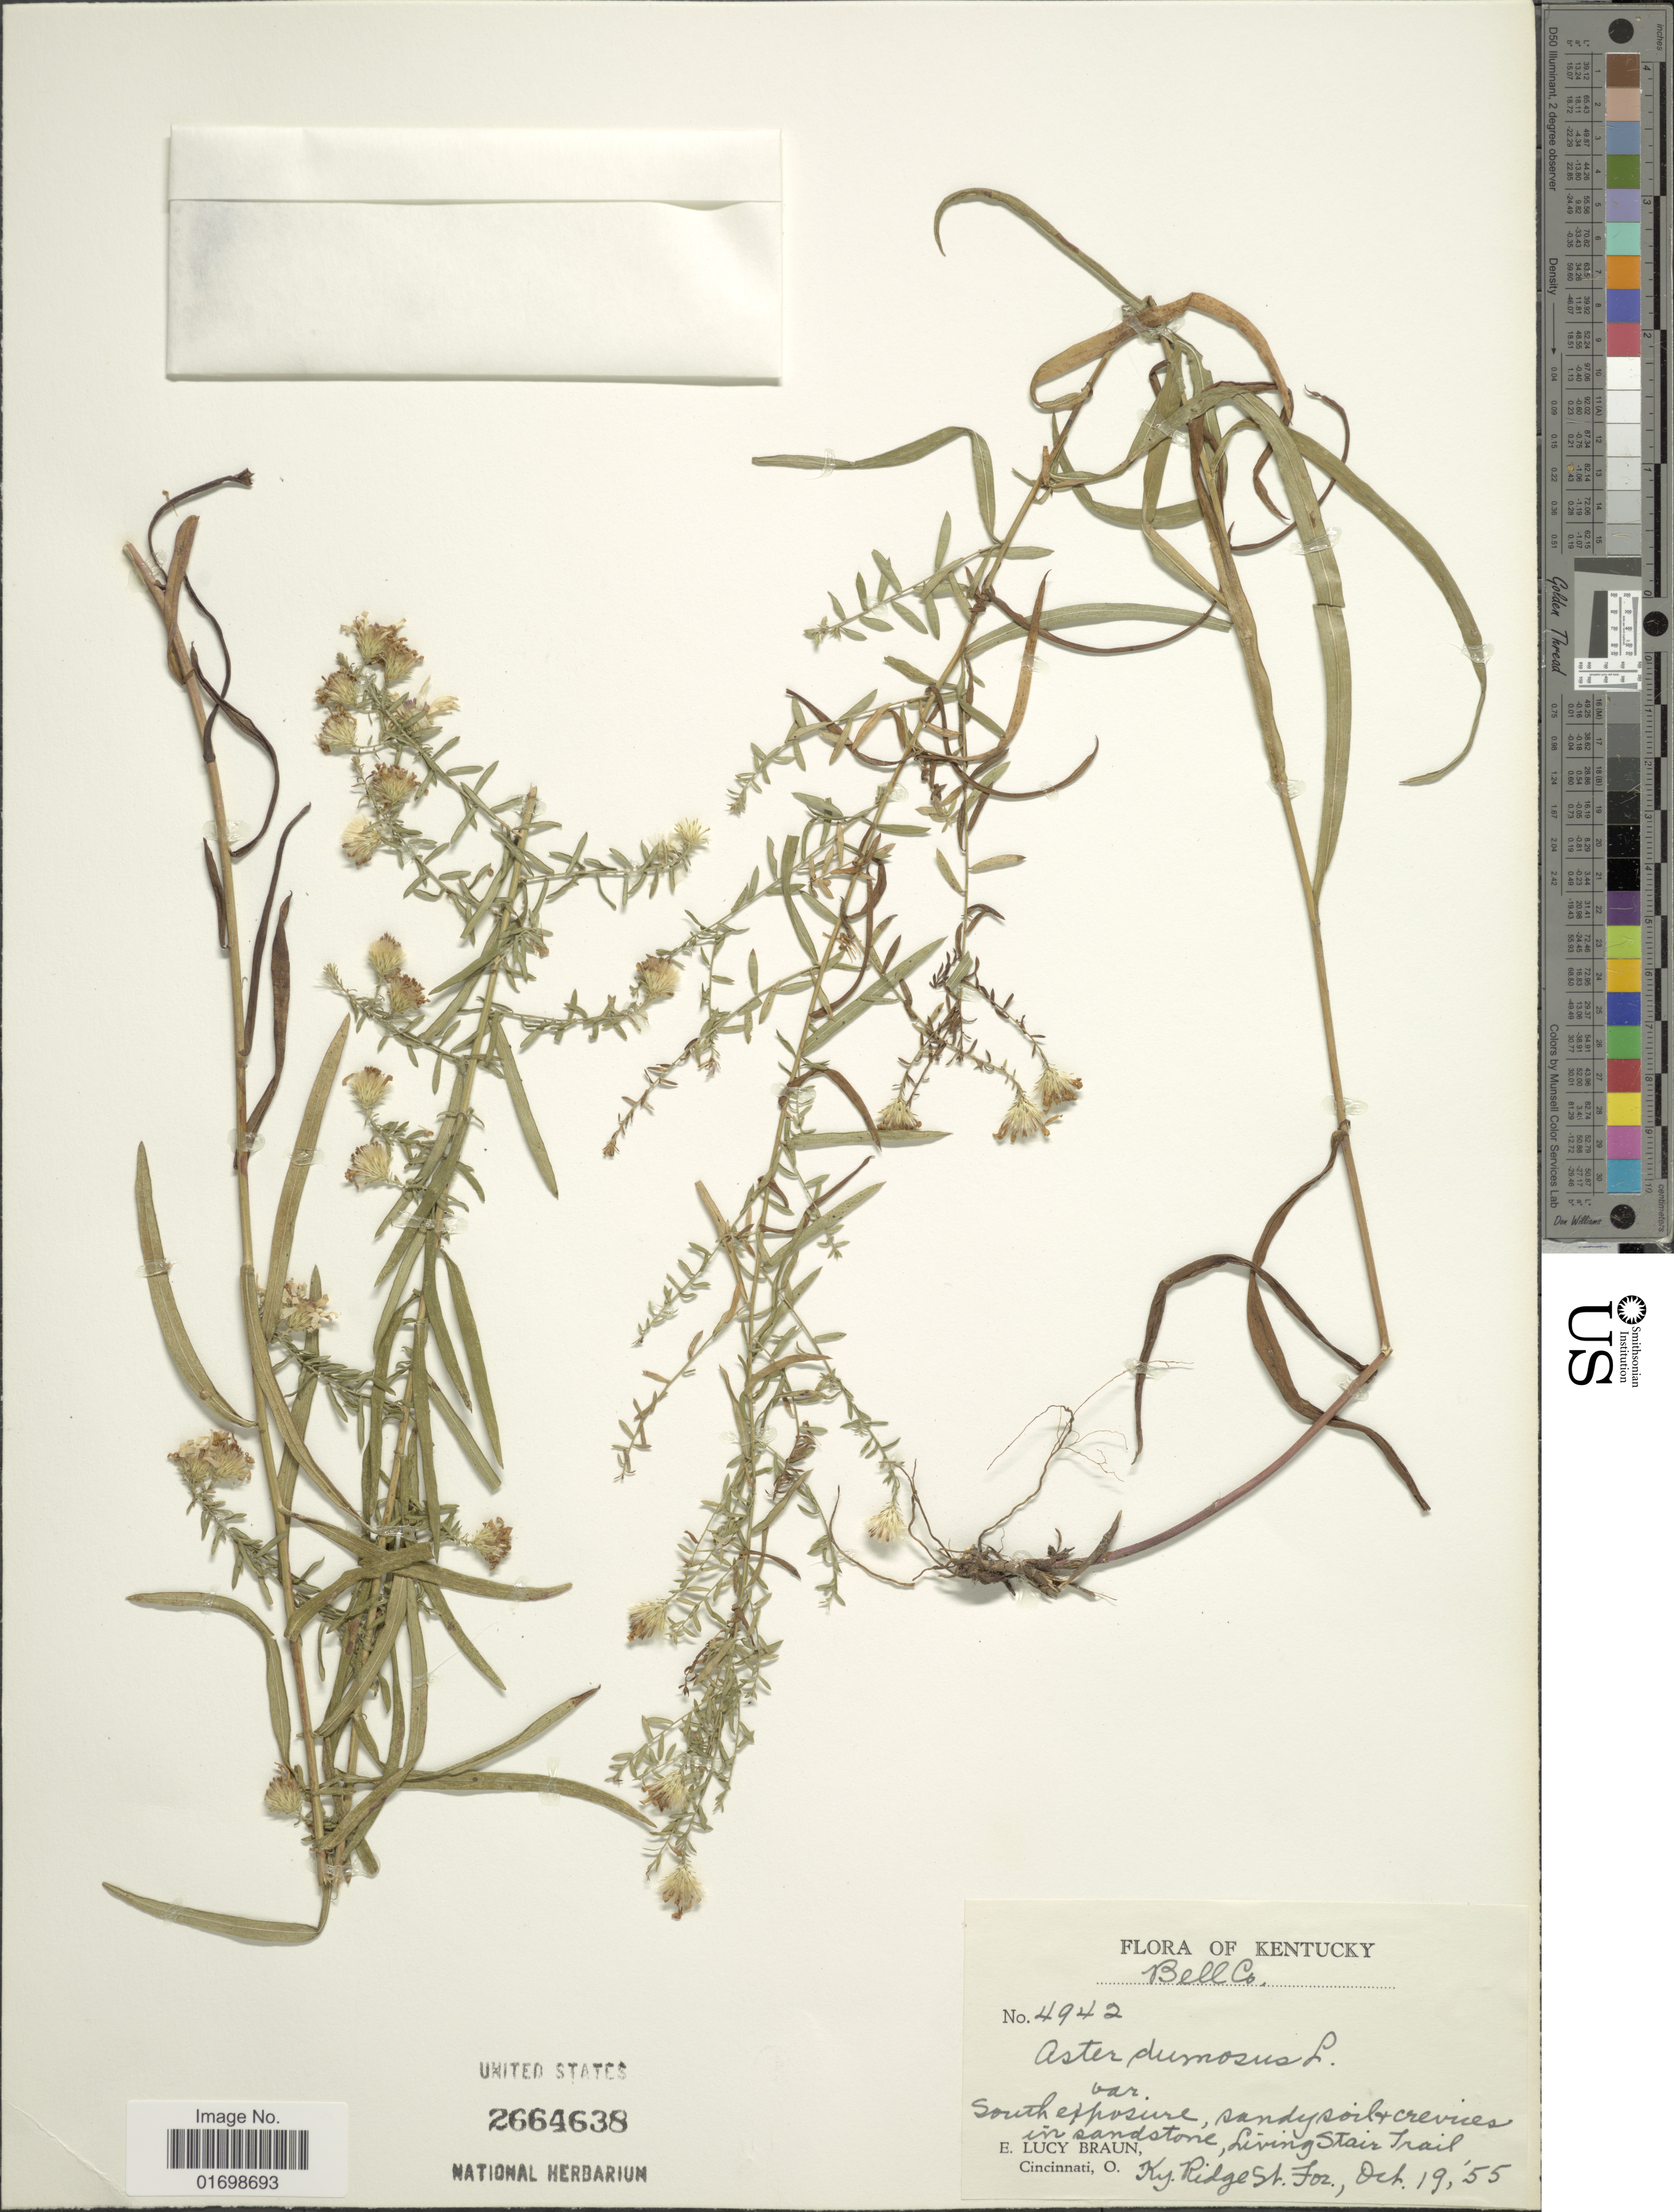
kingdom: Plantae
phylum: Tracheophyta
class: Magnoliopsida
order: Asterales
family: Asteraceae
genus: Symphyotrichum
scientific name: Symphyotrichum dumosum var. coridifolium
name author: (Michx.) Semple et al.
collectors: E. L. Braun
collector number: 4942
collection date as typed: Transcribed d/m/y: 19/10/55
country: United States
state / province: Kentucky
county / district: Bell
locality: Livinig Stair Trail. Ky. Ridge St. Forest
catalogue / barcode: US 2664638